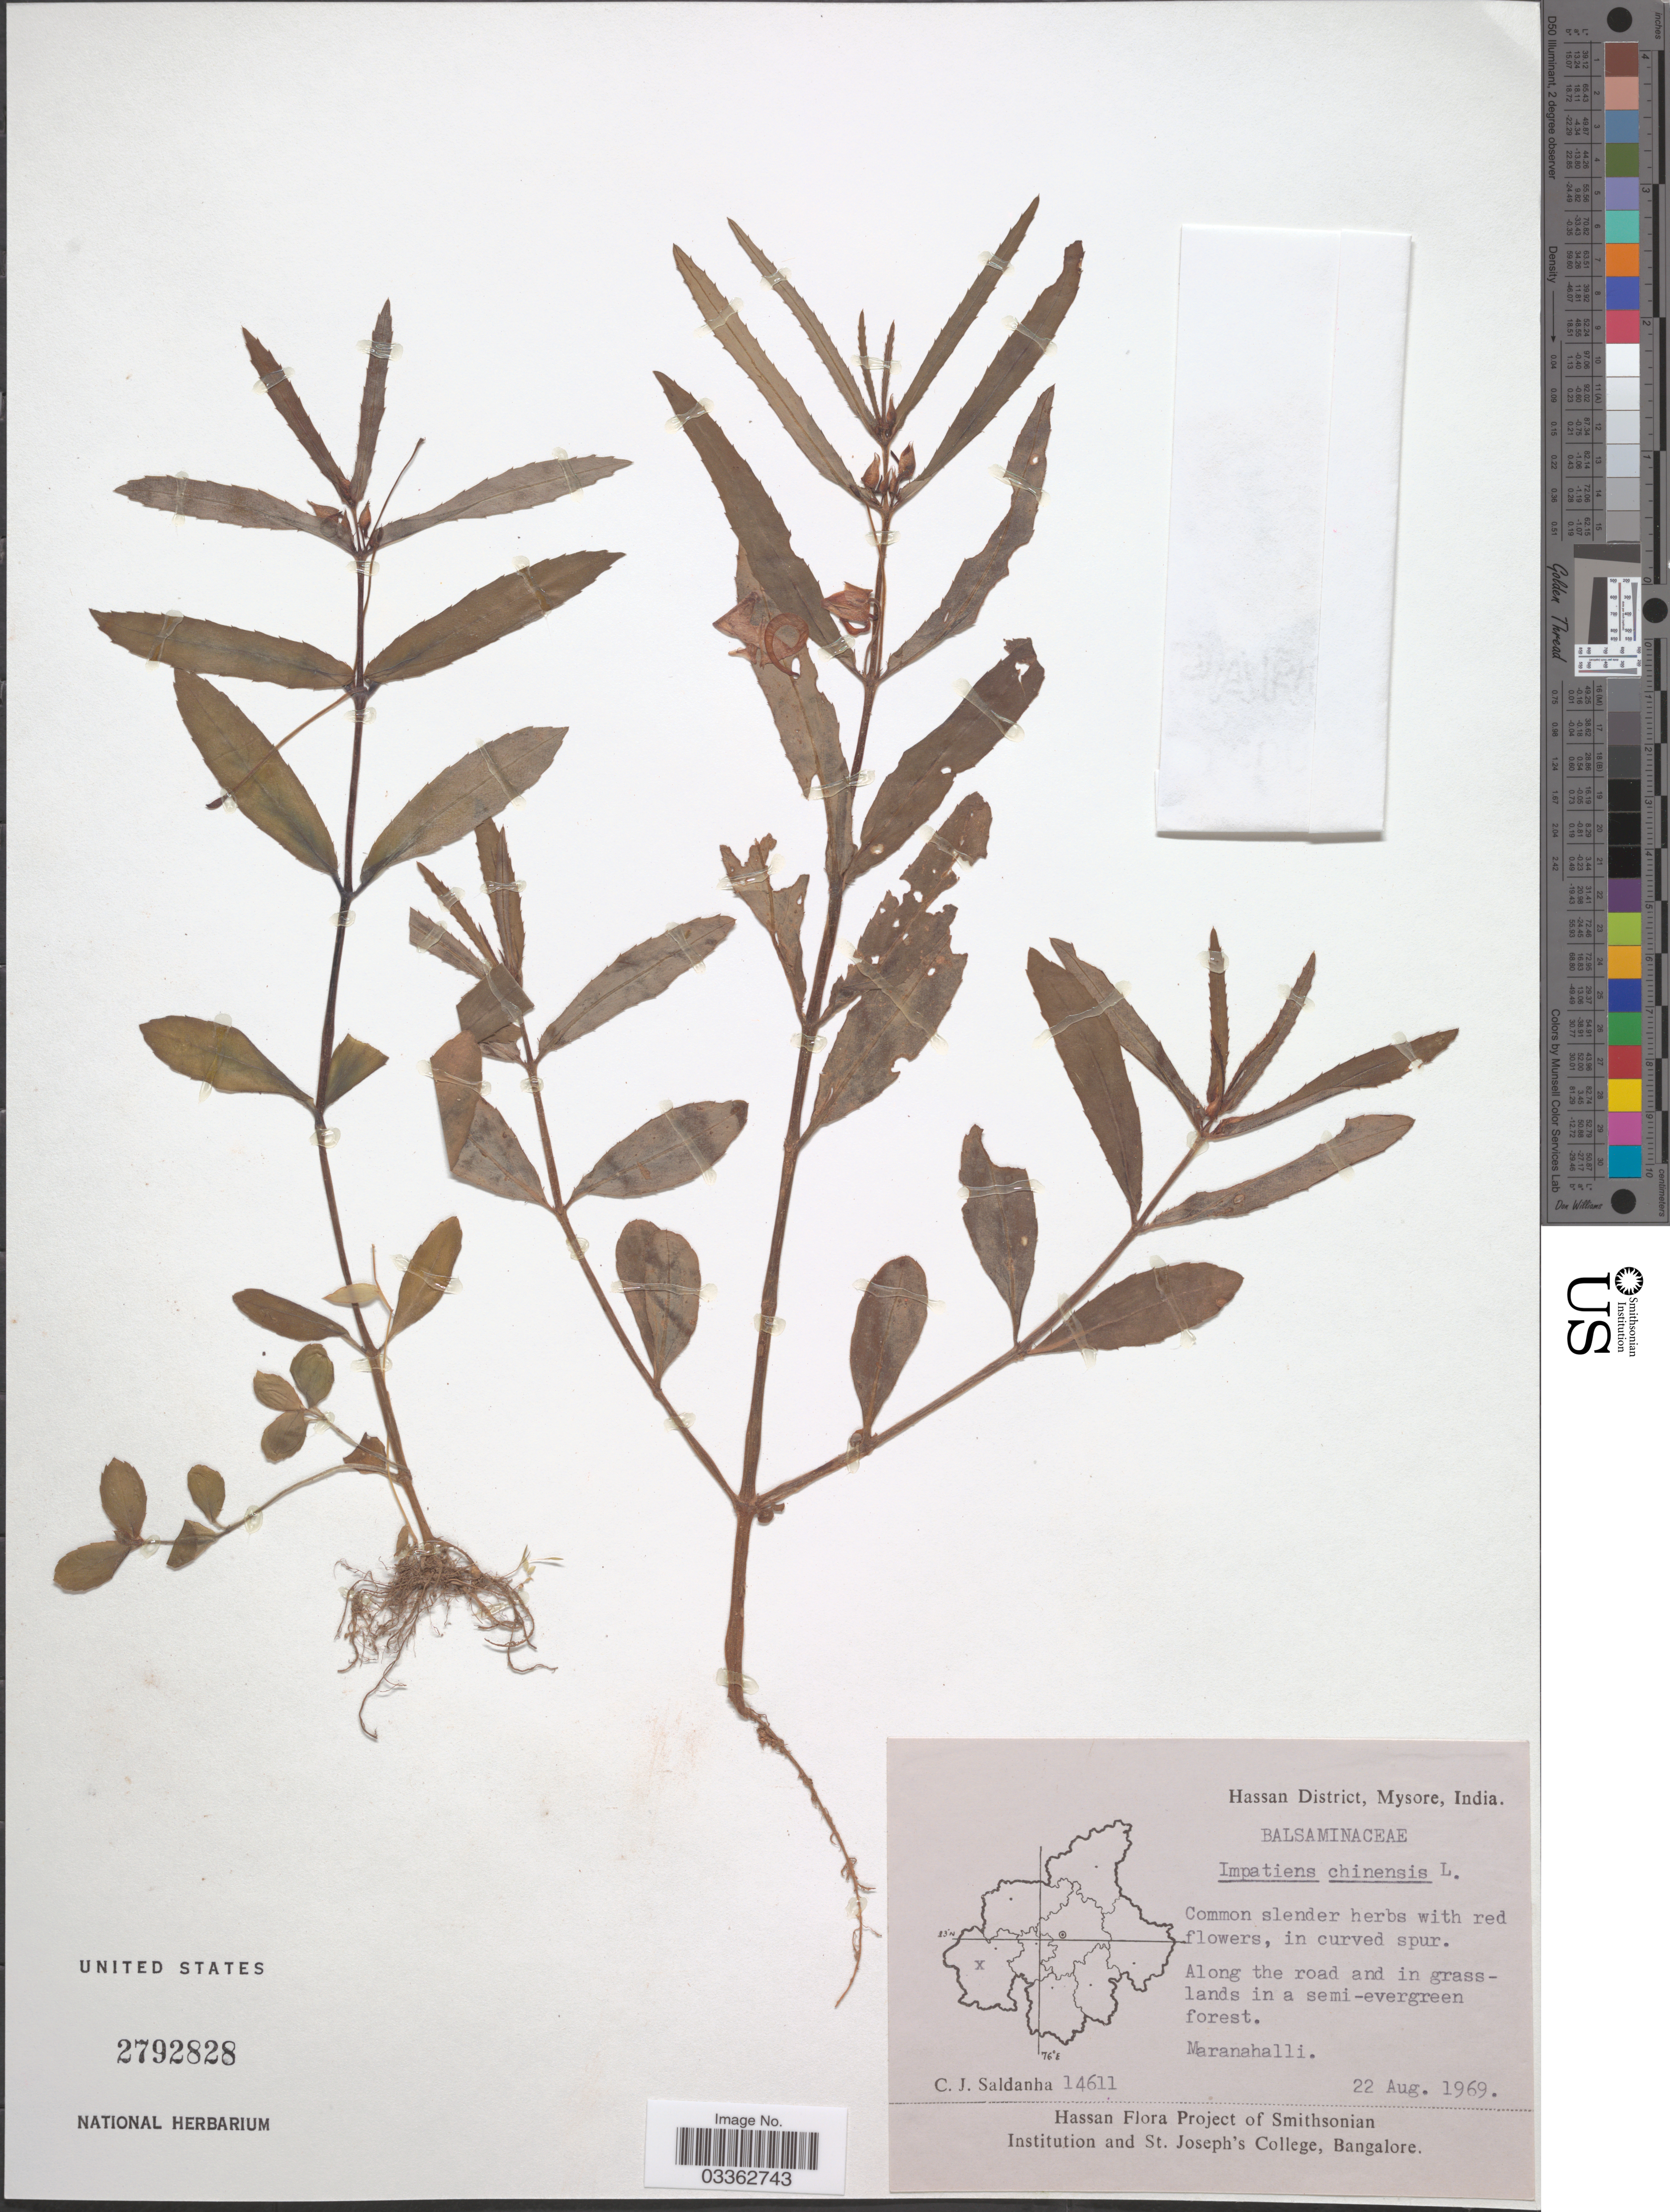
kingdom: Plantae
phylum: Tracheophyta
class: Magnoliopsida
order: Ericales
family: Balsaminaceae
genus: Impatiens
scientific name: Impatiens chinensis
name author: L.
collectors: C. J. Saldanha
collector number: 14611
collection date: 1969-08-22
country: India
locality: Hassan District, Mysore. Maranahalli.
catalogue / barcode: US 2792828